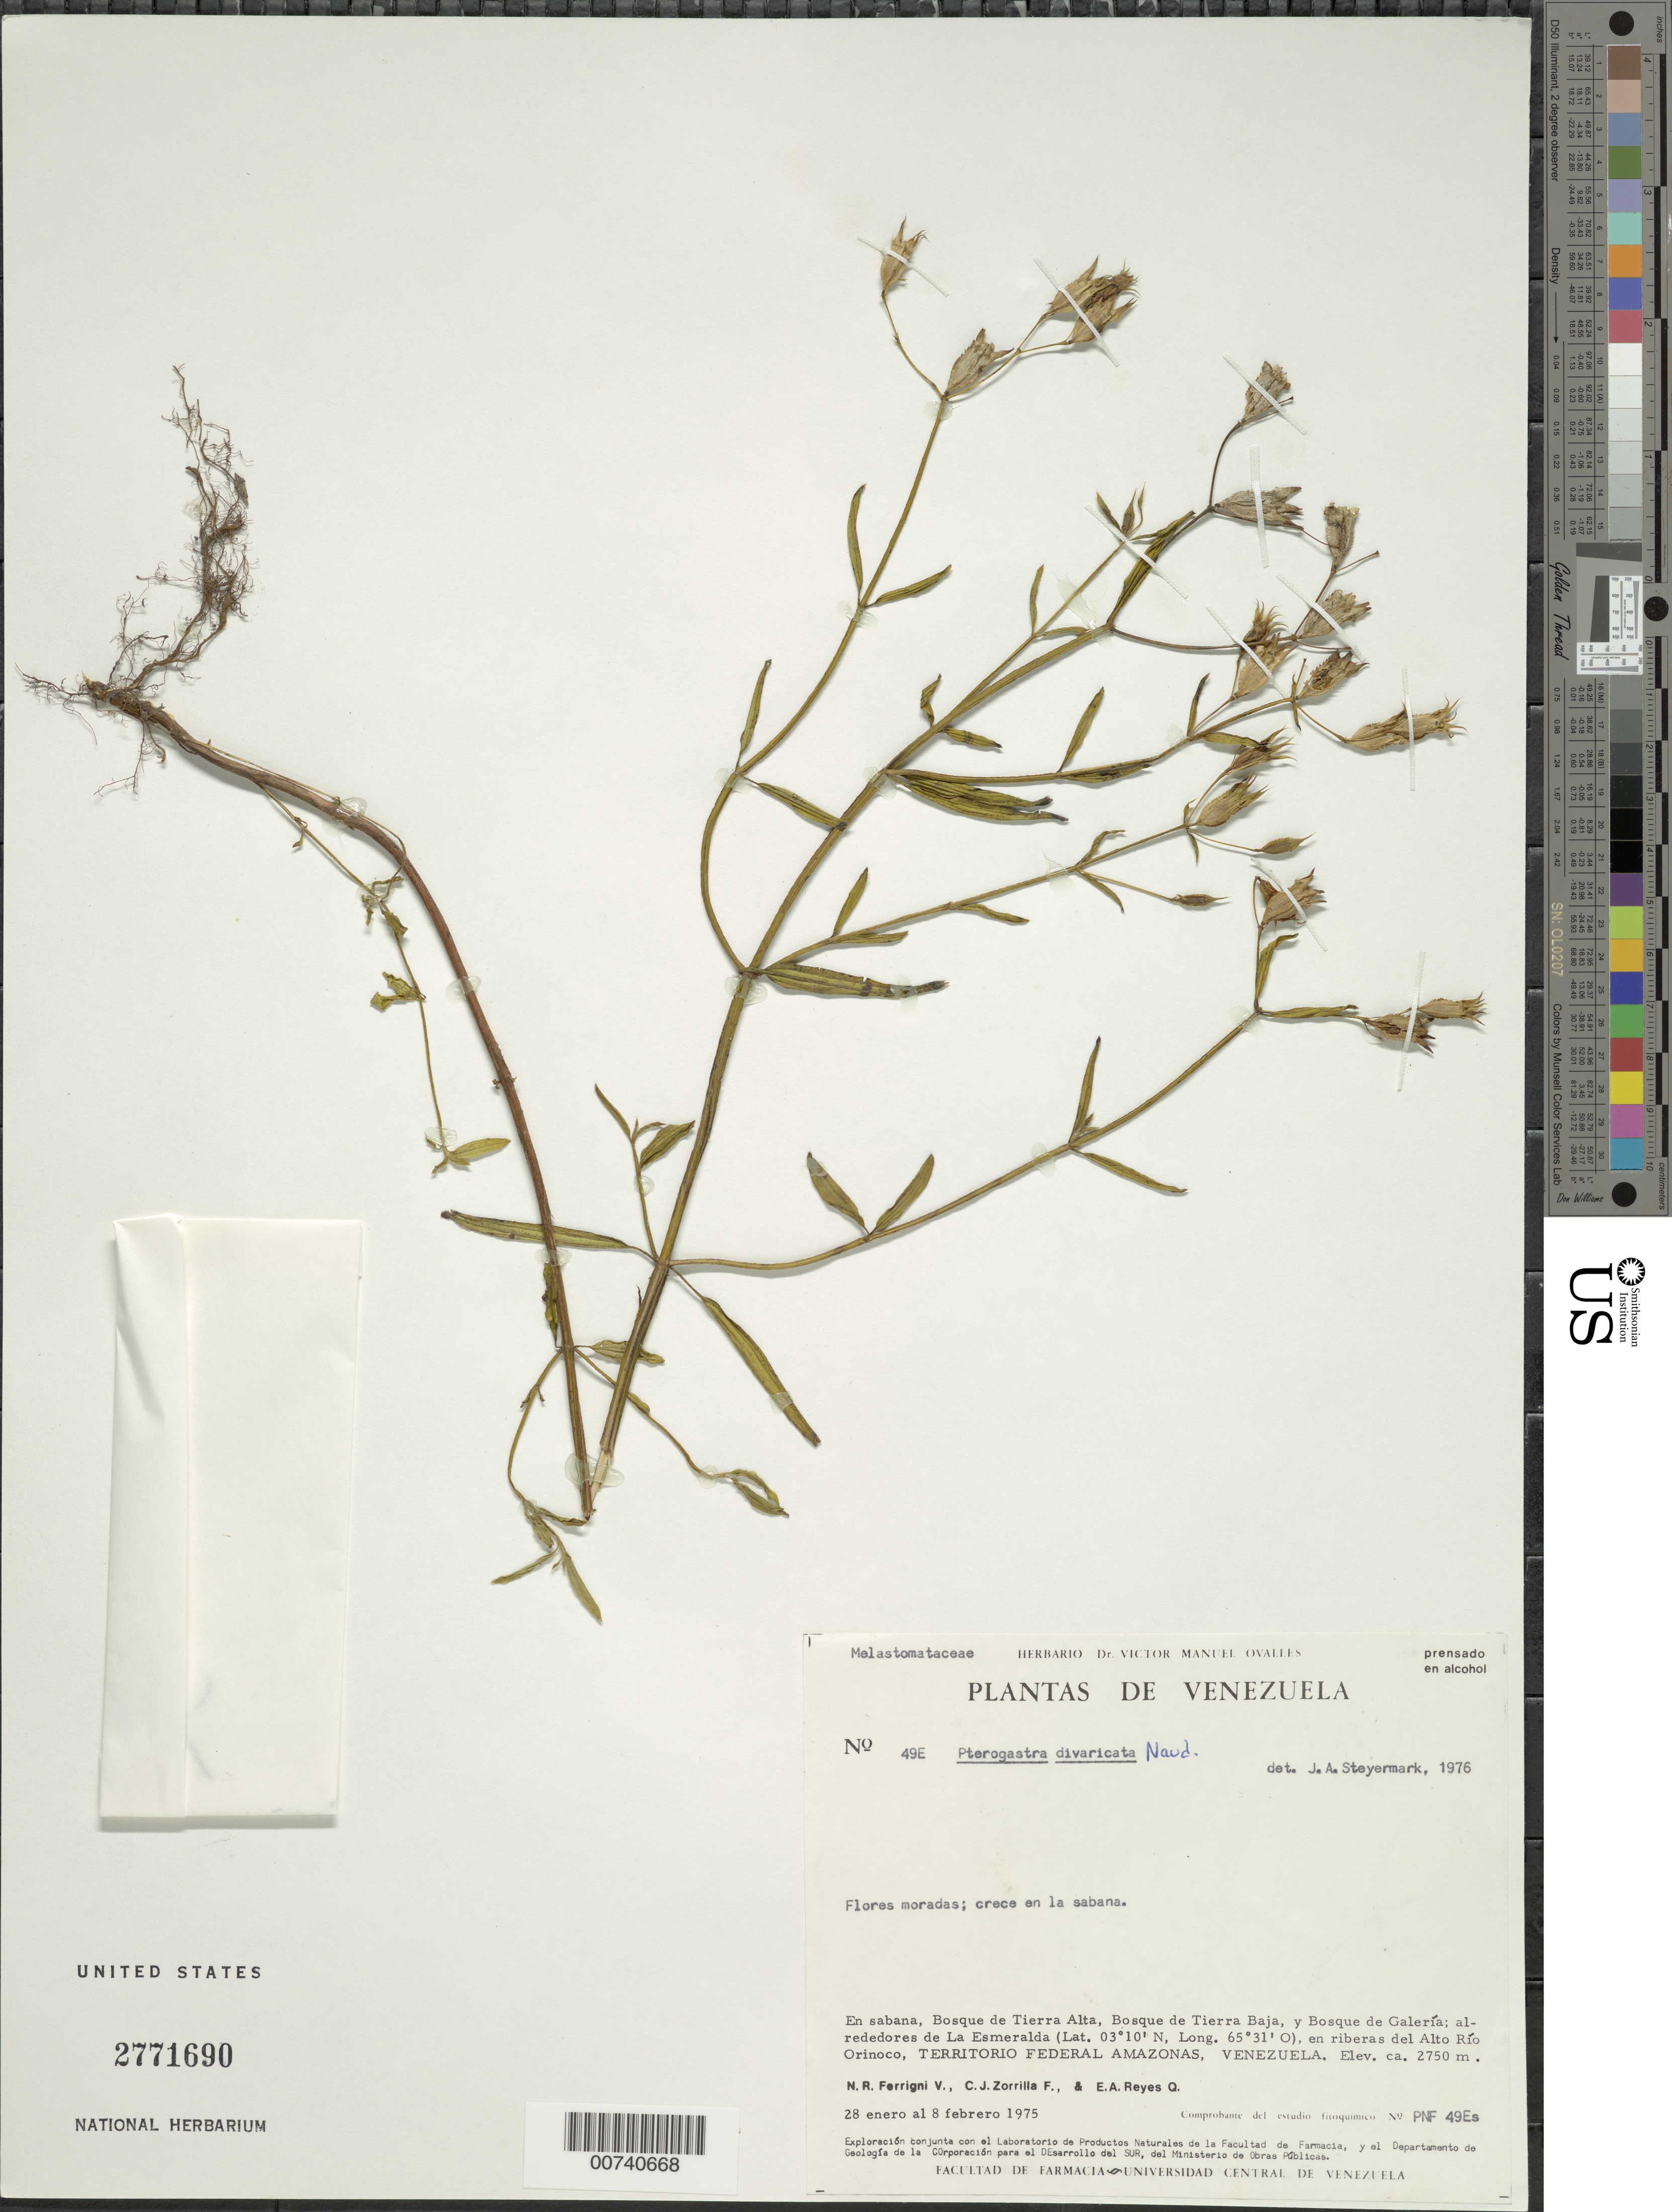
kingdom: Plantae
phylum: Tracheophyta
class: Magnoliopsida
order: Myrtales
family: Melastomataceae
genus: Pterogastra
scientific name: Pterogastra divaricata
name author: (Bonpl.) Naudin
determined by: Steyermark, Julian A., (VEN)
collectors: N. Ferrigni V., C. J. Zorilla & E. Reys Q.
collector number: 49 E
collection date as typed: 28-Jan-75 to 8-Feb-75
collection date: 1975-01-28/1975-02-08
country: Venezuela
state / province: Amazonas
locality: La Esmeralda, Río Orinoco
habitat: Savanna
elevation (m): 2750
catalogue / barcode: US 2771690